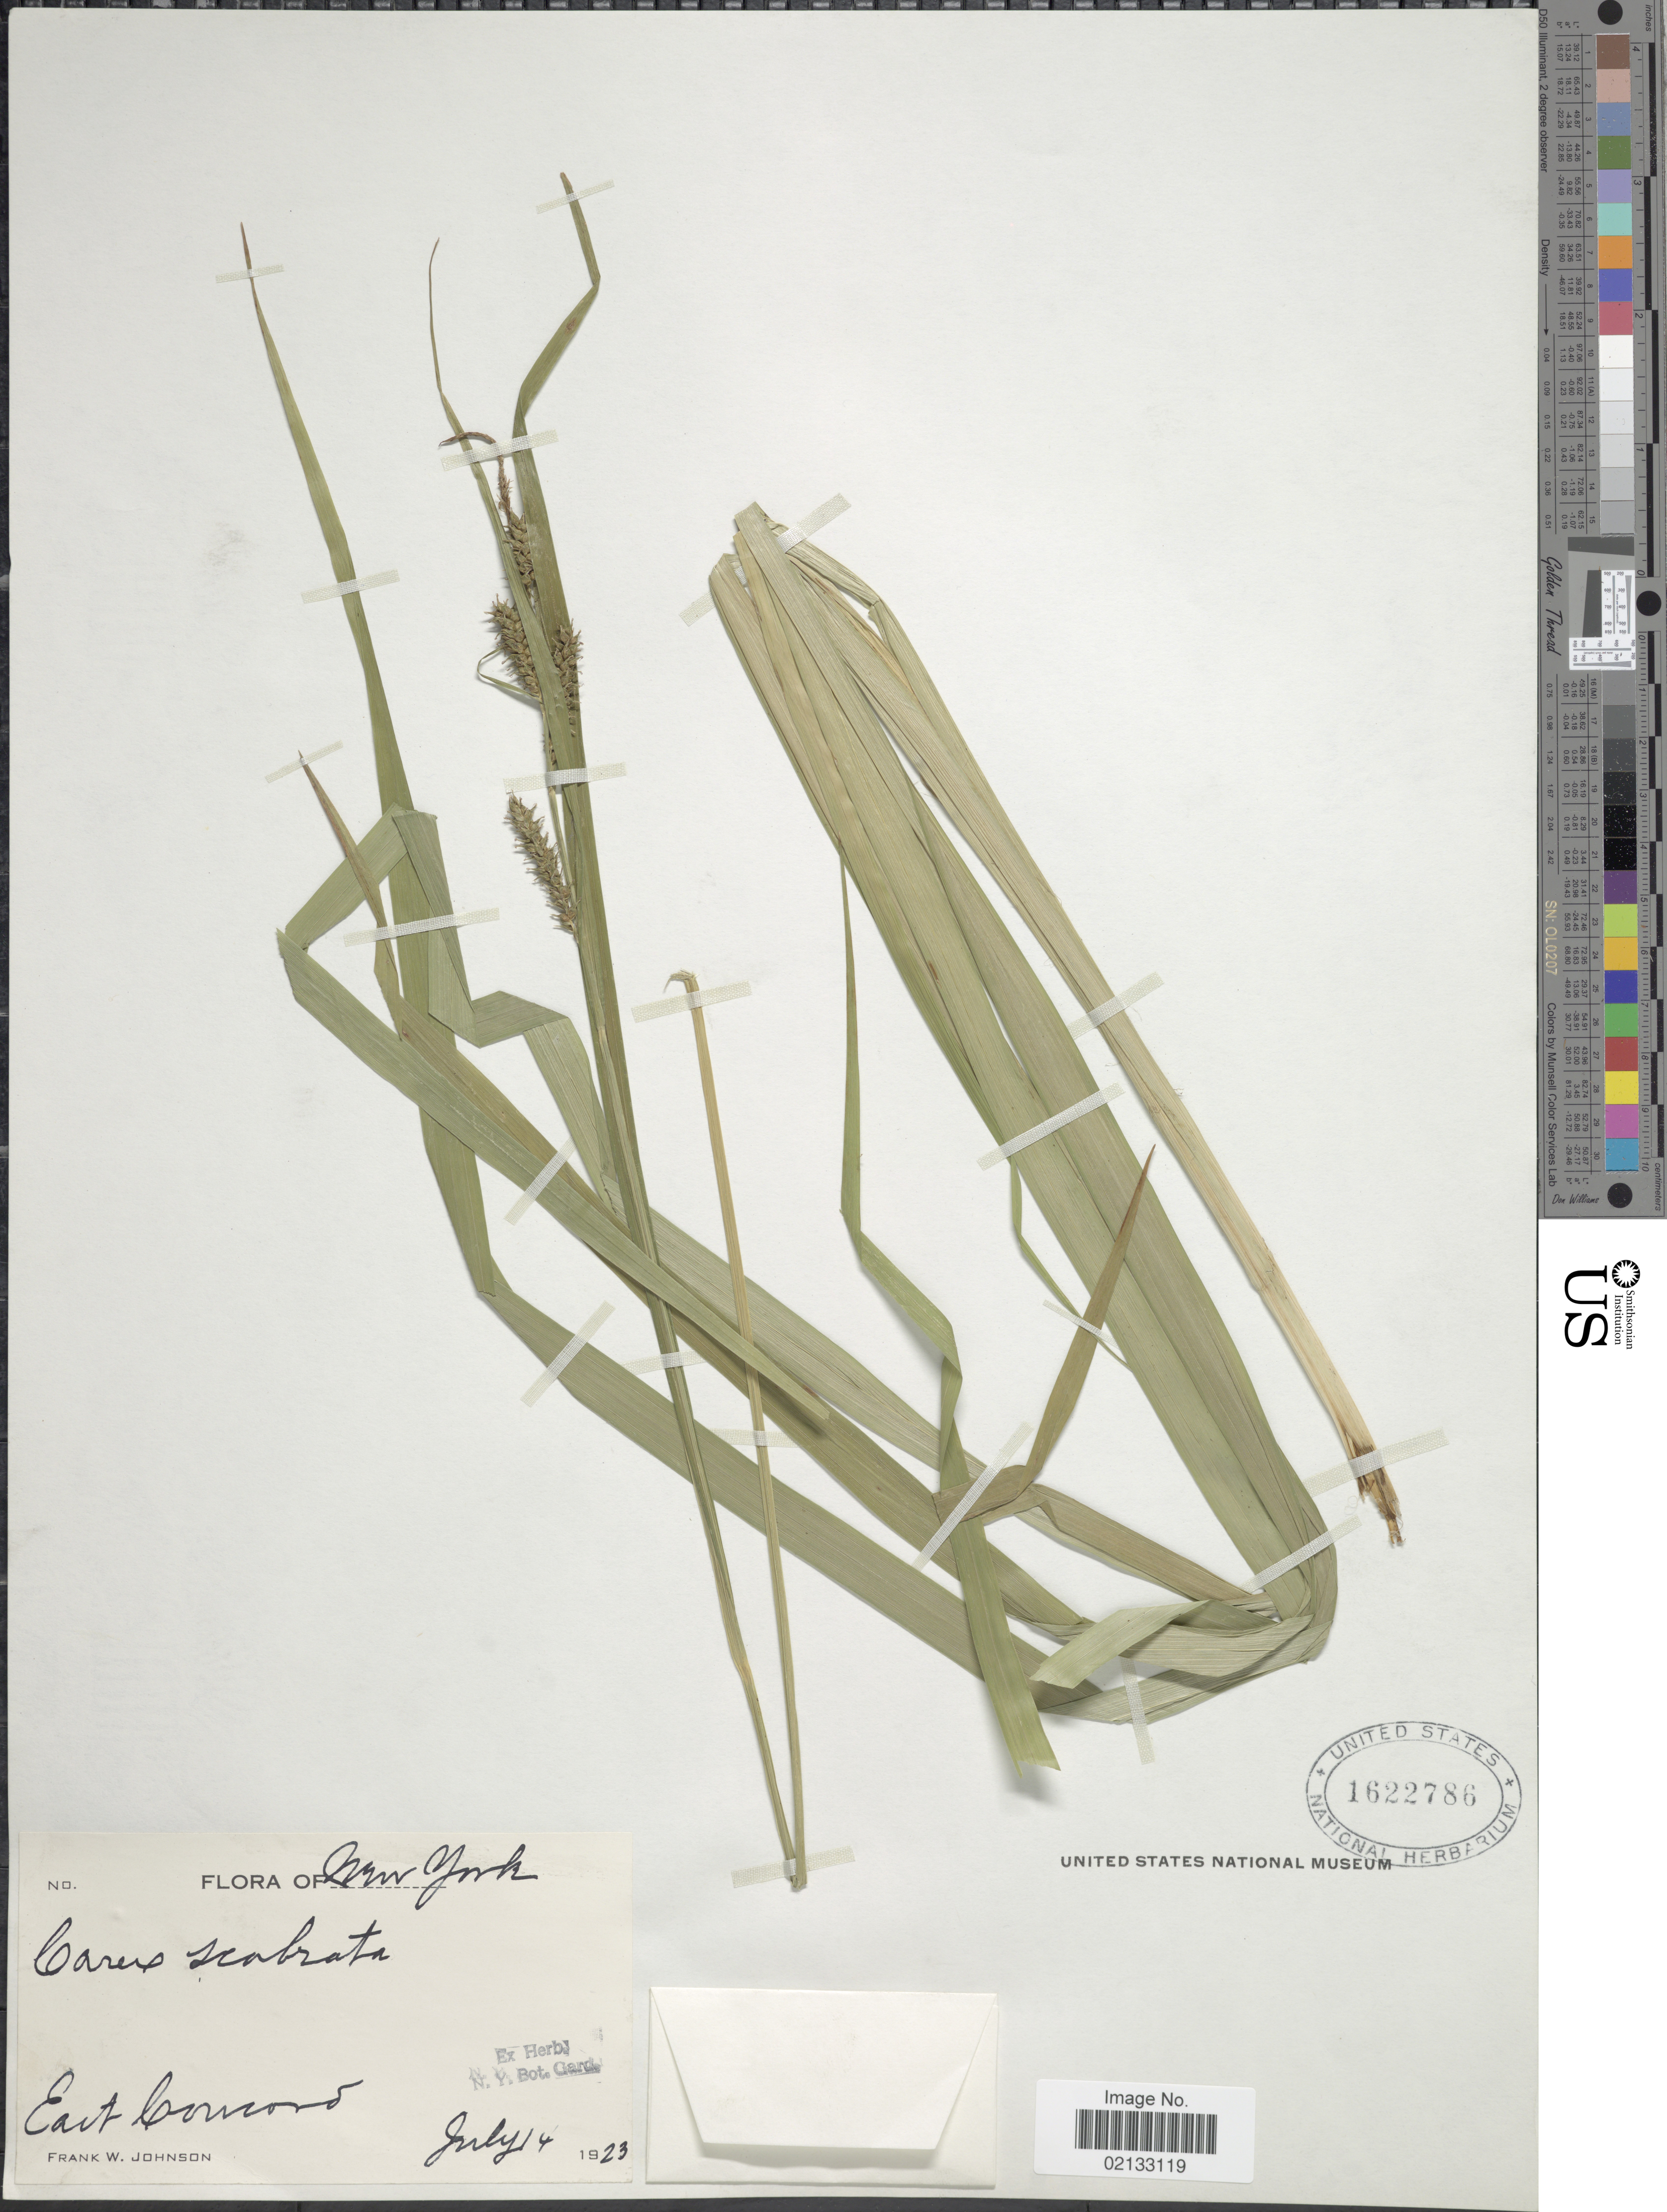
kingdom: Plantae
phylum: Tracheophyta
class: Liliopsida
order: Poales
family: Cyperaceae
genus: Carex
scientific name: Carex scabrata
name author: Schwein.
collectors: F. W. Johnson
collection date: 1923-07-14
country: United States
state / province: New York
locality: East Concord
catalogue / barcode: US 1622786